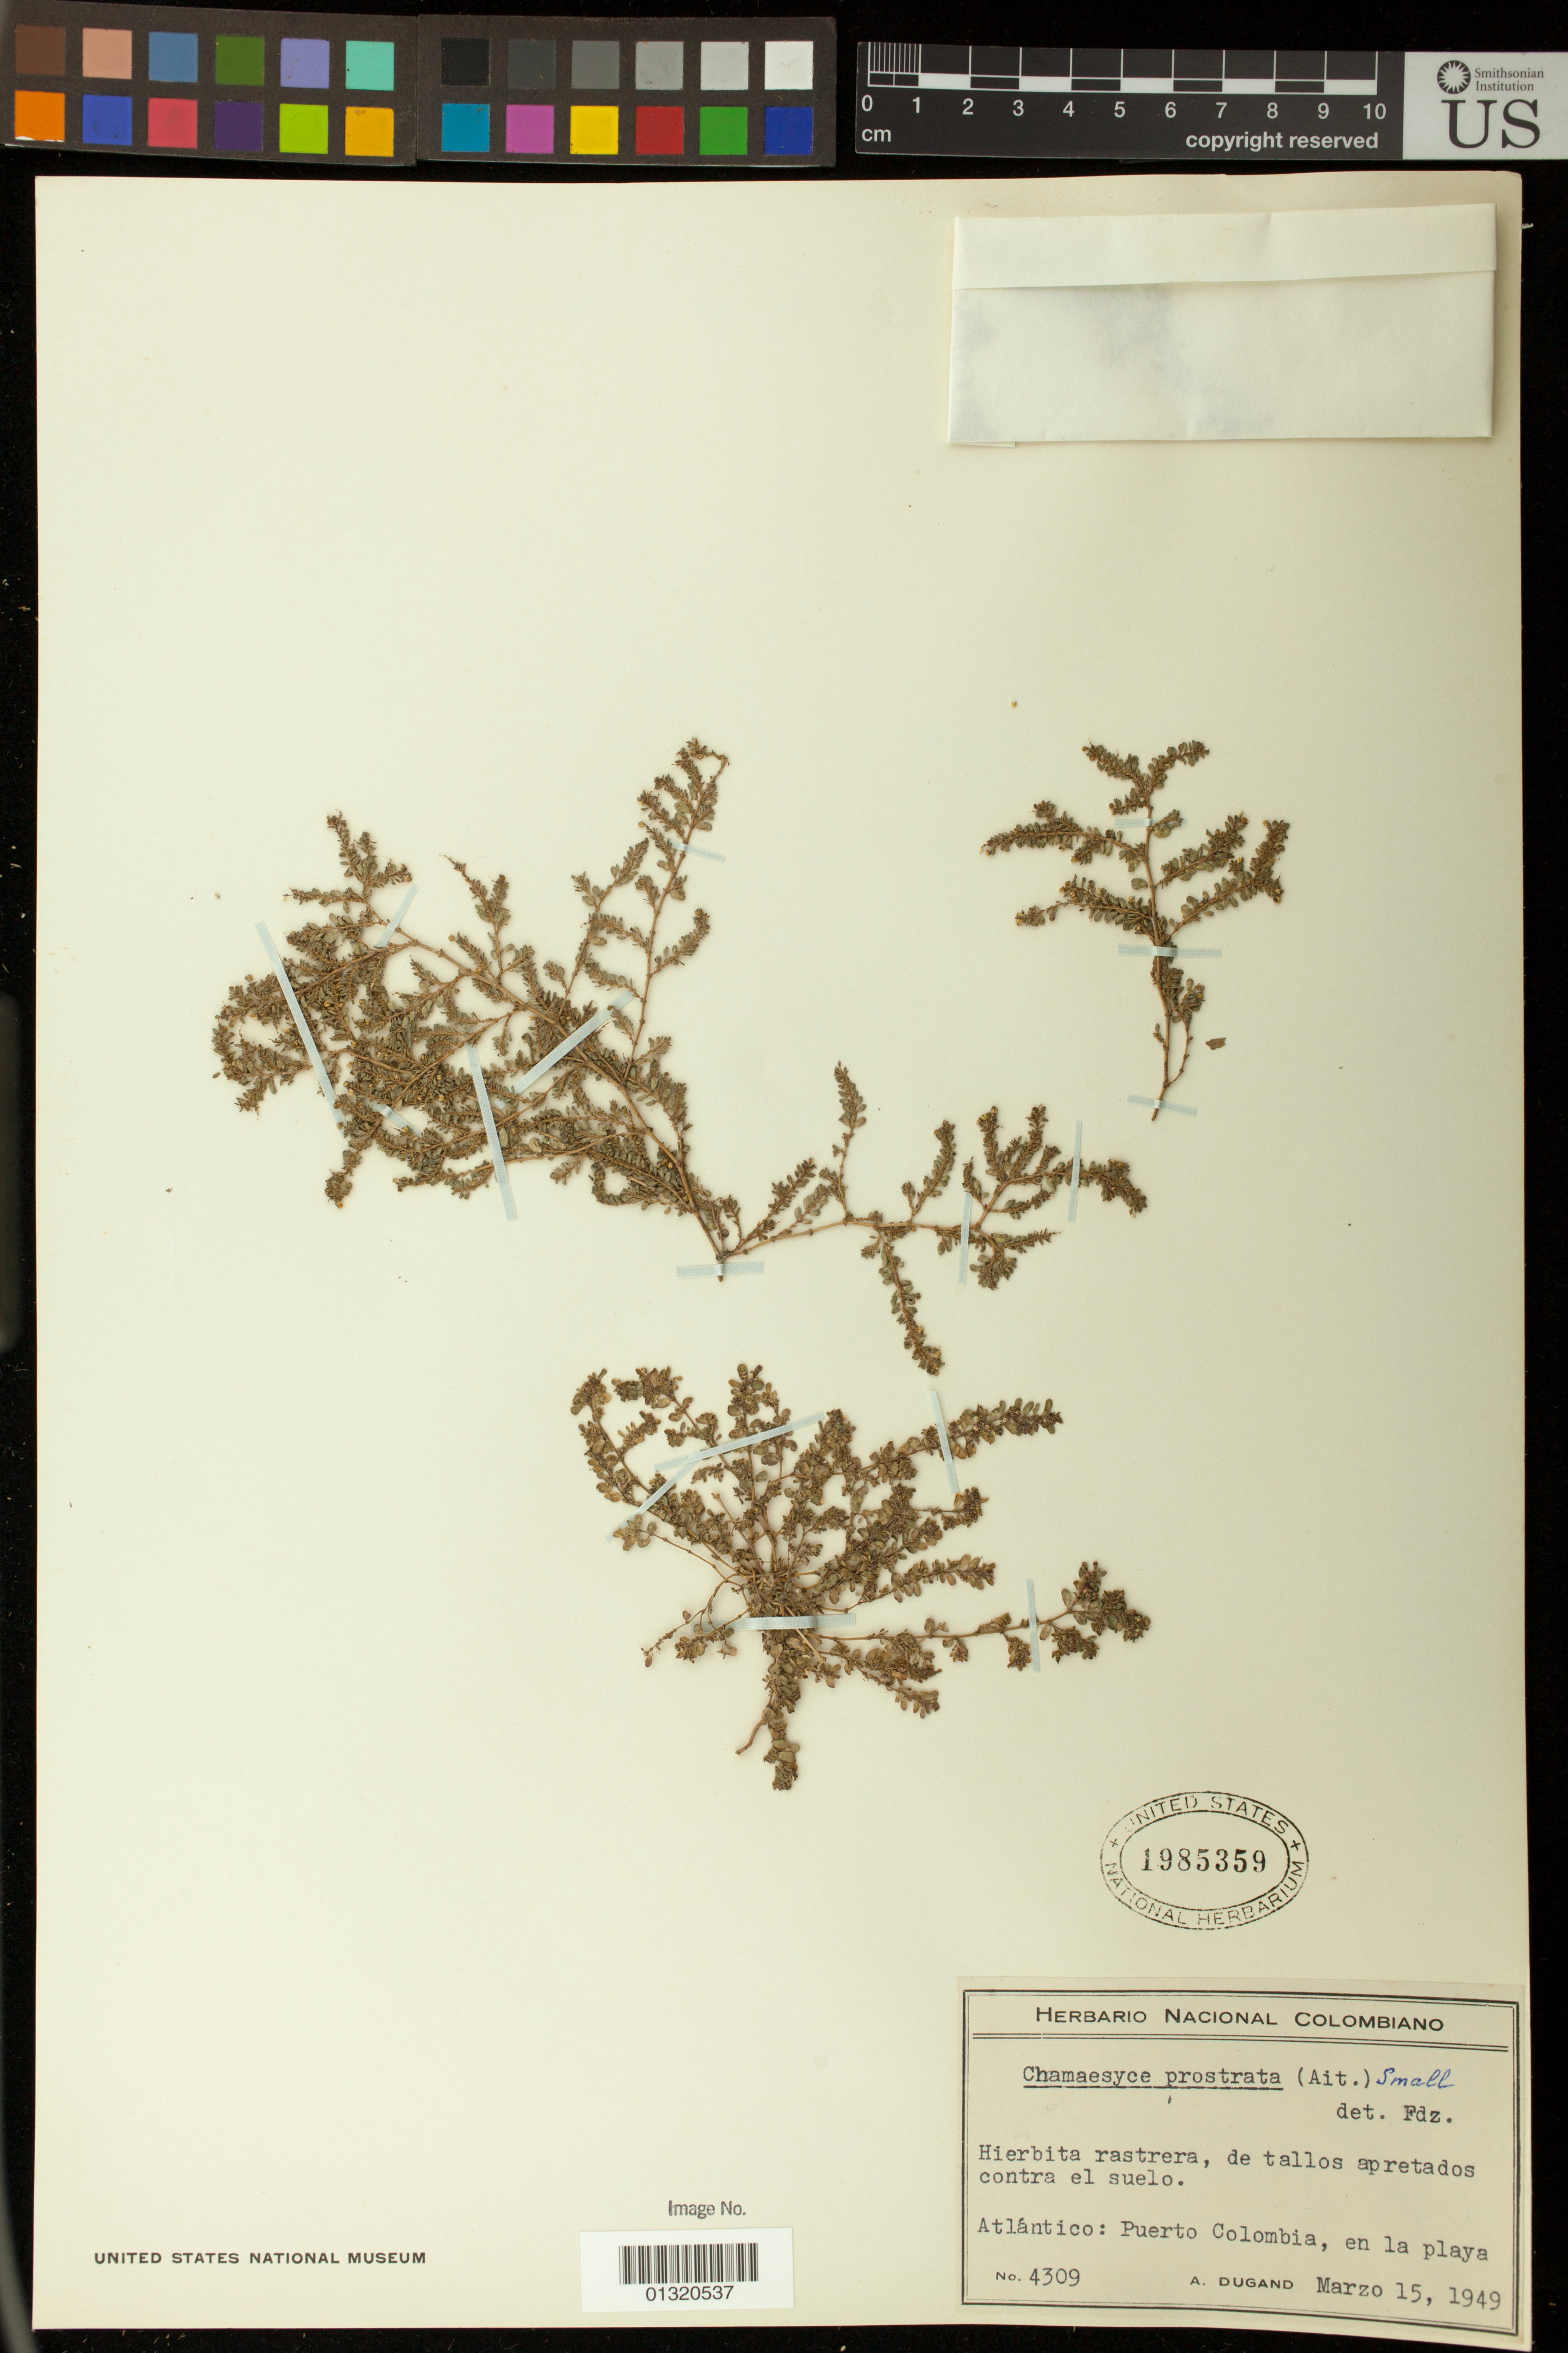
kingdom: Plantae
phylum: Tracheophyta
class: Magnoliopsida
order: Malpighiales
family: Euphorbiaceae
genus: Euphorbia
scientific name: Euphorbia prostrata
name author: Aiton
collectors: A. Dugand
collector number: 4309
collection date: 1949-03-15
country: Colombia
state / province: Atlántico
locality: Puerto Colombia, en la playa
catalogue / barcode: US 1985359